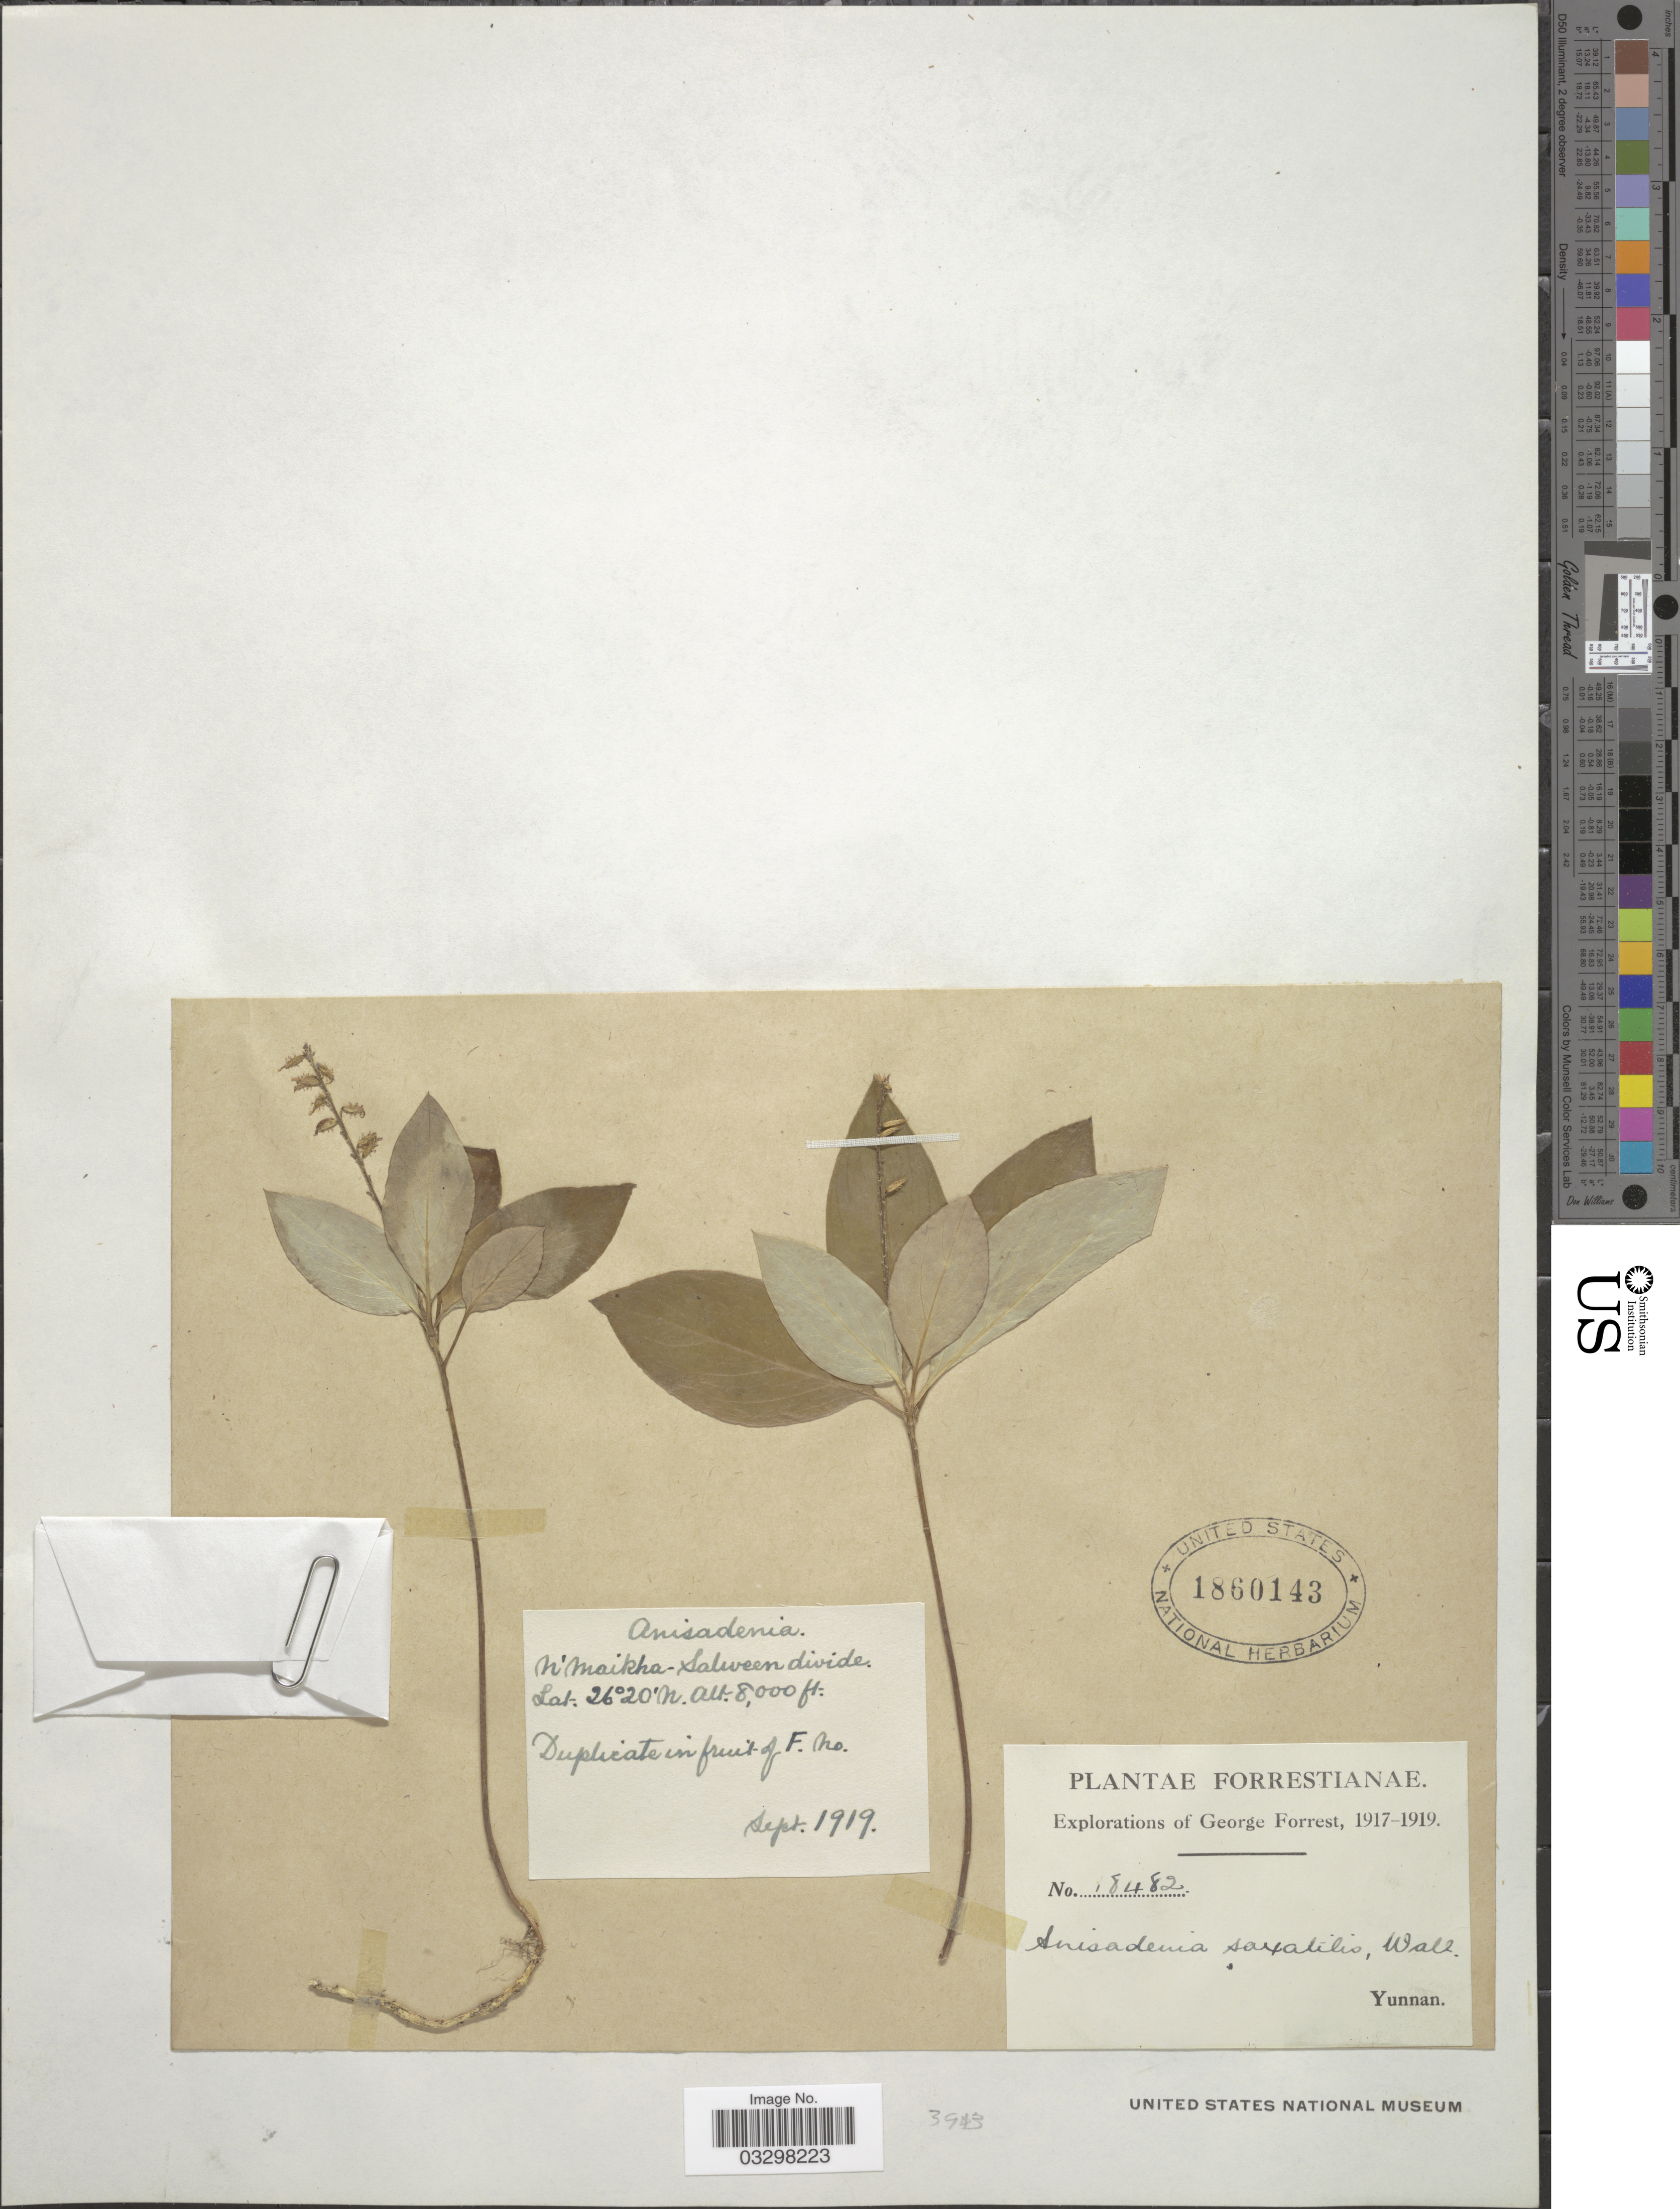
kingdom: Plantae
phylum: Tracheophyta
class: Magnoliopsida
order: Malpighiales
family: Linaceae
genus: Anisadenia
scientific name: Anisadenia saxatilis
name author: Wall. ex Meissn.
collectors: G. Forrest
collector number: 18482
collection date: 1919-09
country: China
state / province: Yunnan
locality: N'Maikha-Salween divide.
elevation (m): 2438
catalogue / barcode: US 1860143